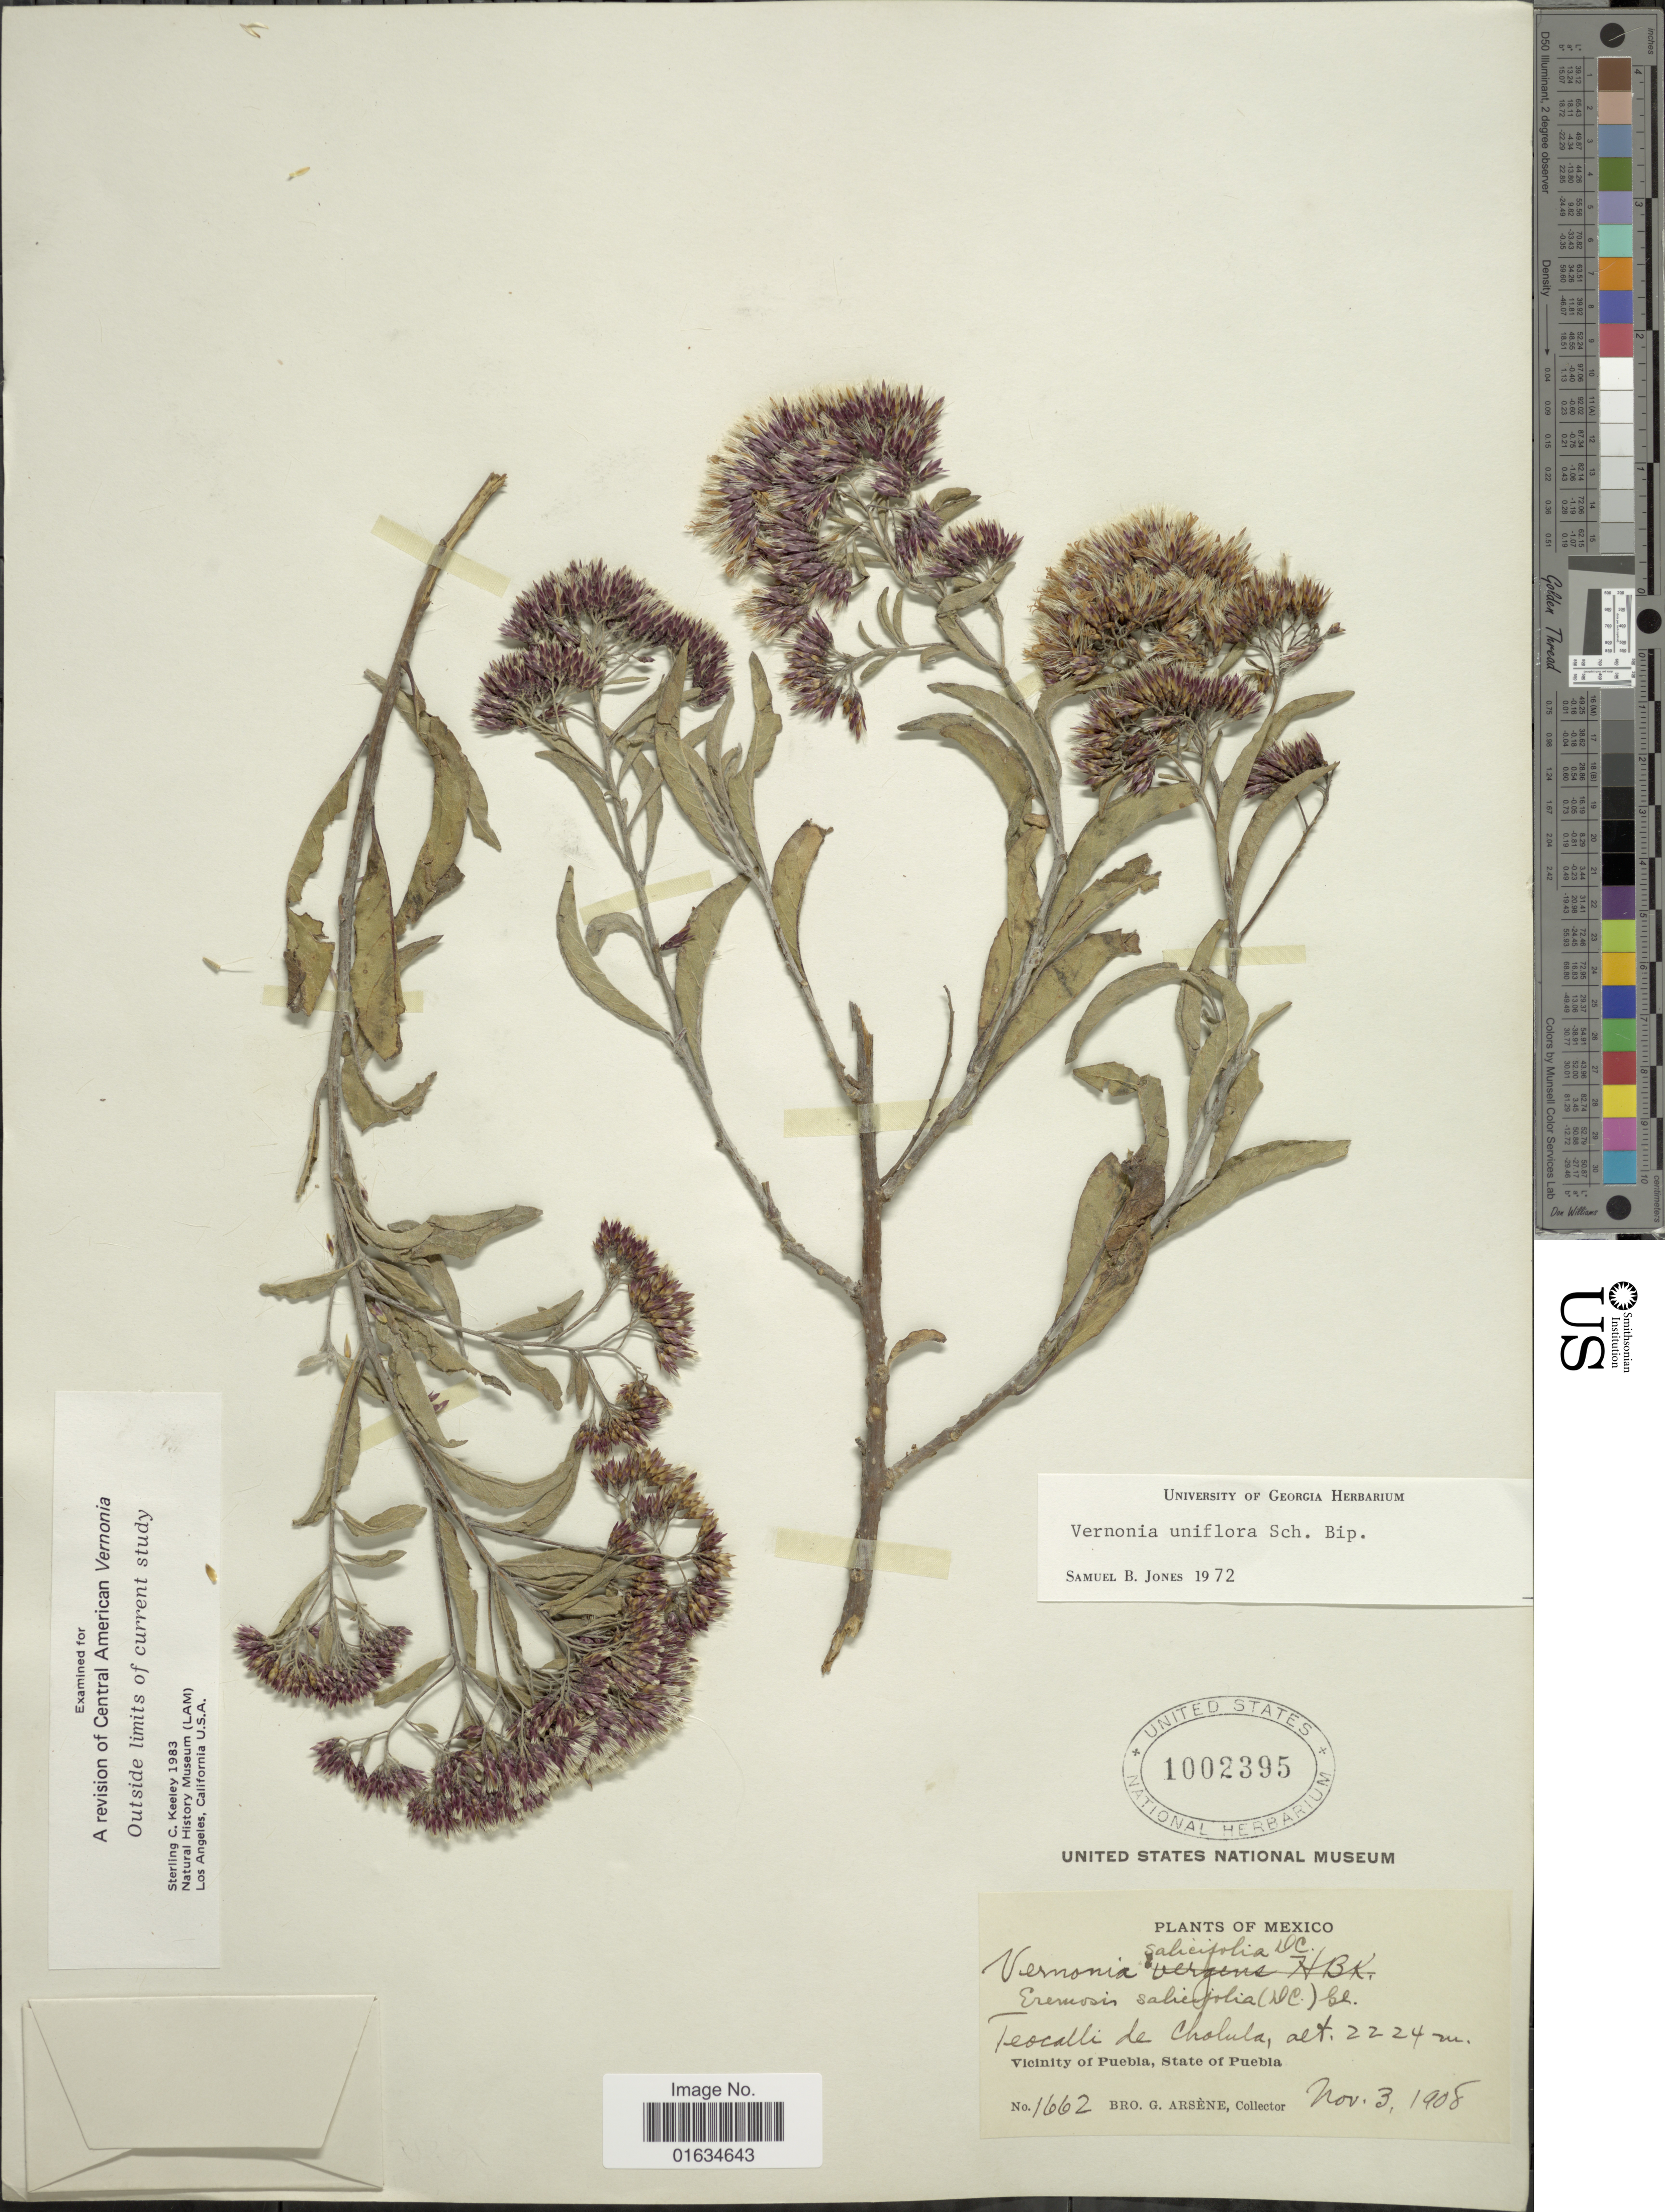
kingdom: Plantae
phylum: Tracheophyta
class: Magnoliopsida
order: Asterales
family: Asteraceae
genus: Critoniopsis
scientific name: Critoniopsis salicifolia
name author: (DC.) H. Rob.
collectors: Bro. G. Arsène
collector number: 1662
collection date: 1908-11-03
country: Mexico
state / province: Puebla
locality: Teocalli de Cholula, vicinity of Puebla.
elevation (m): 2224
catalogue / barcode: US 1002395